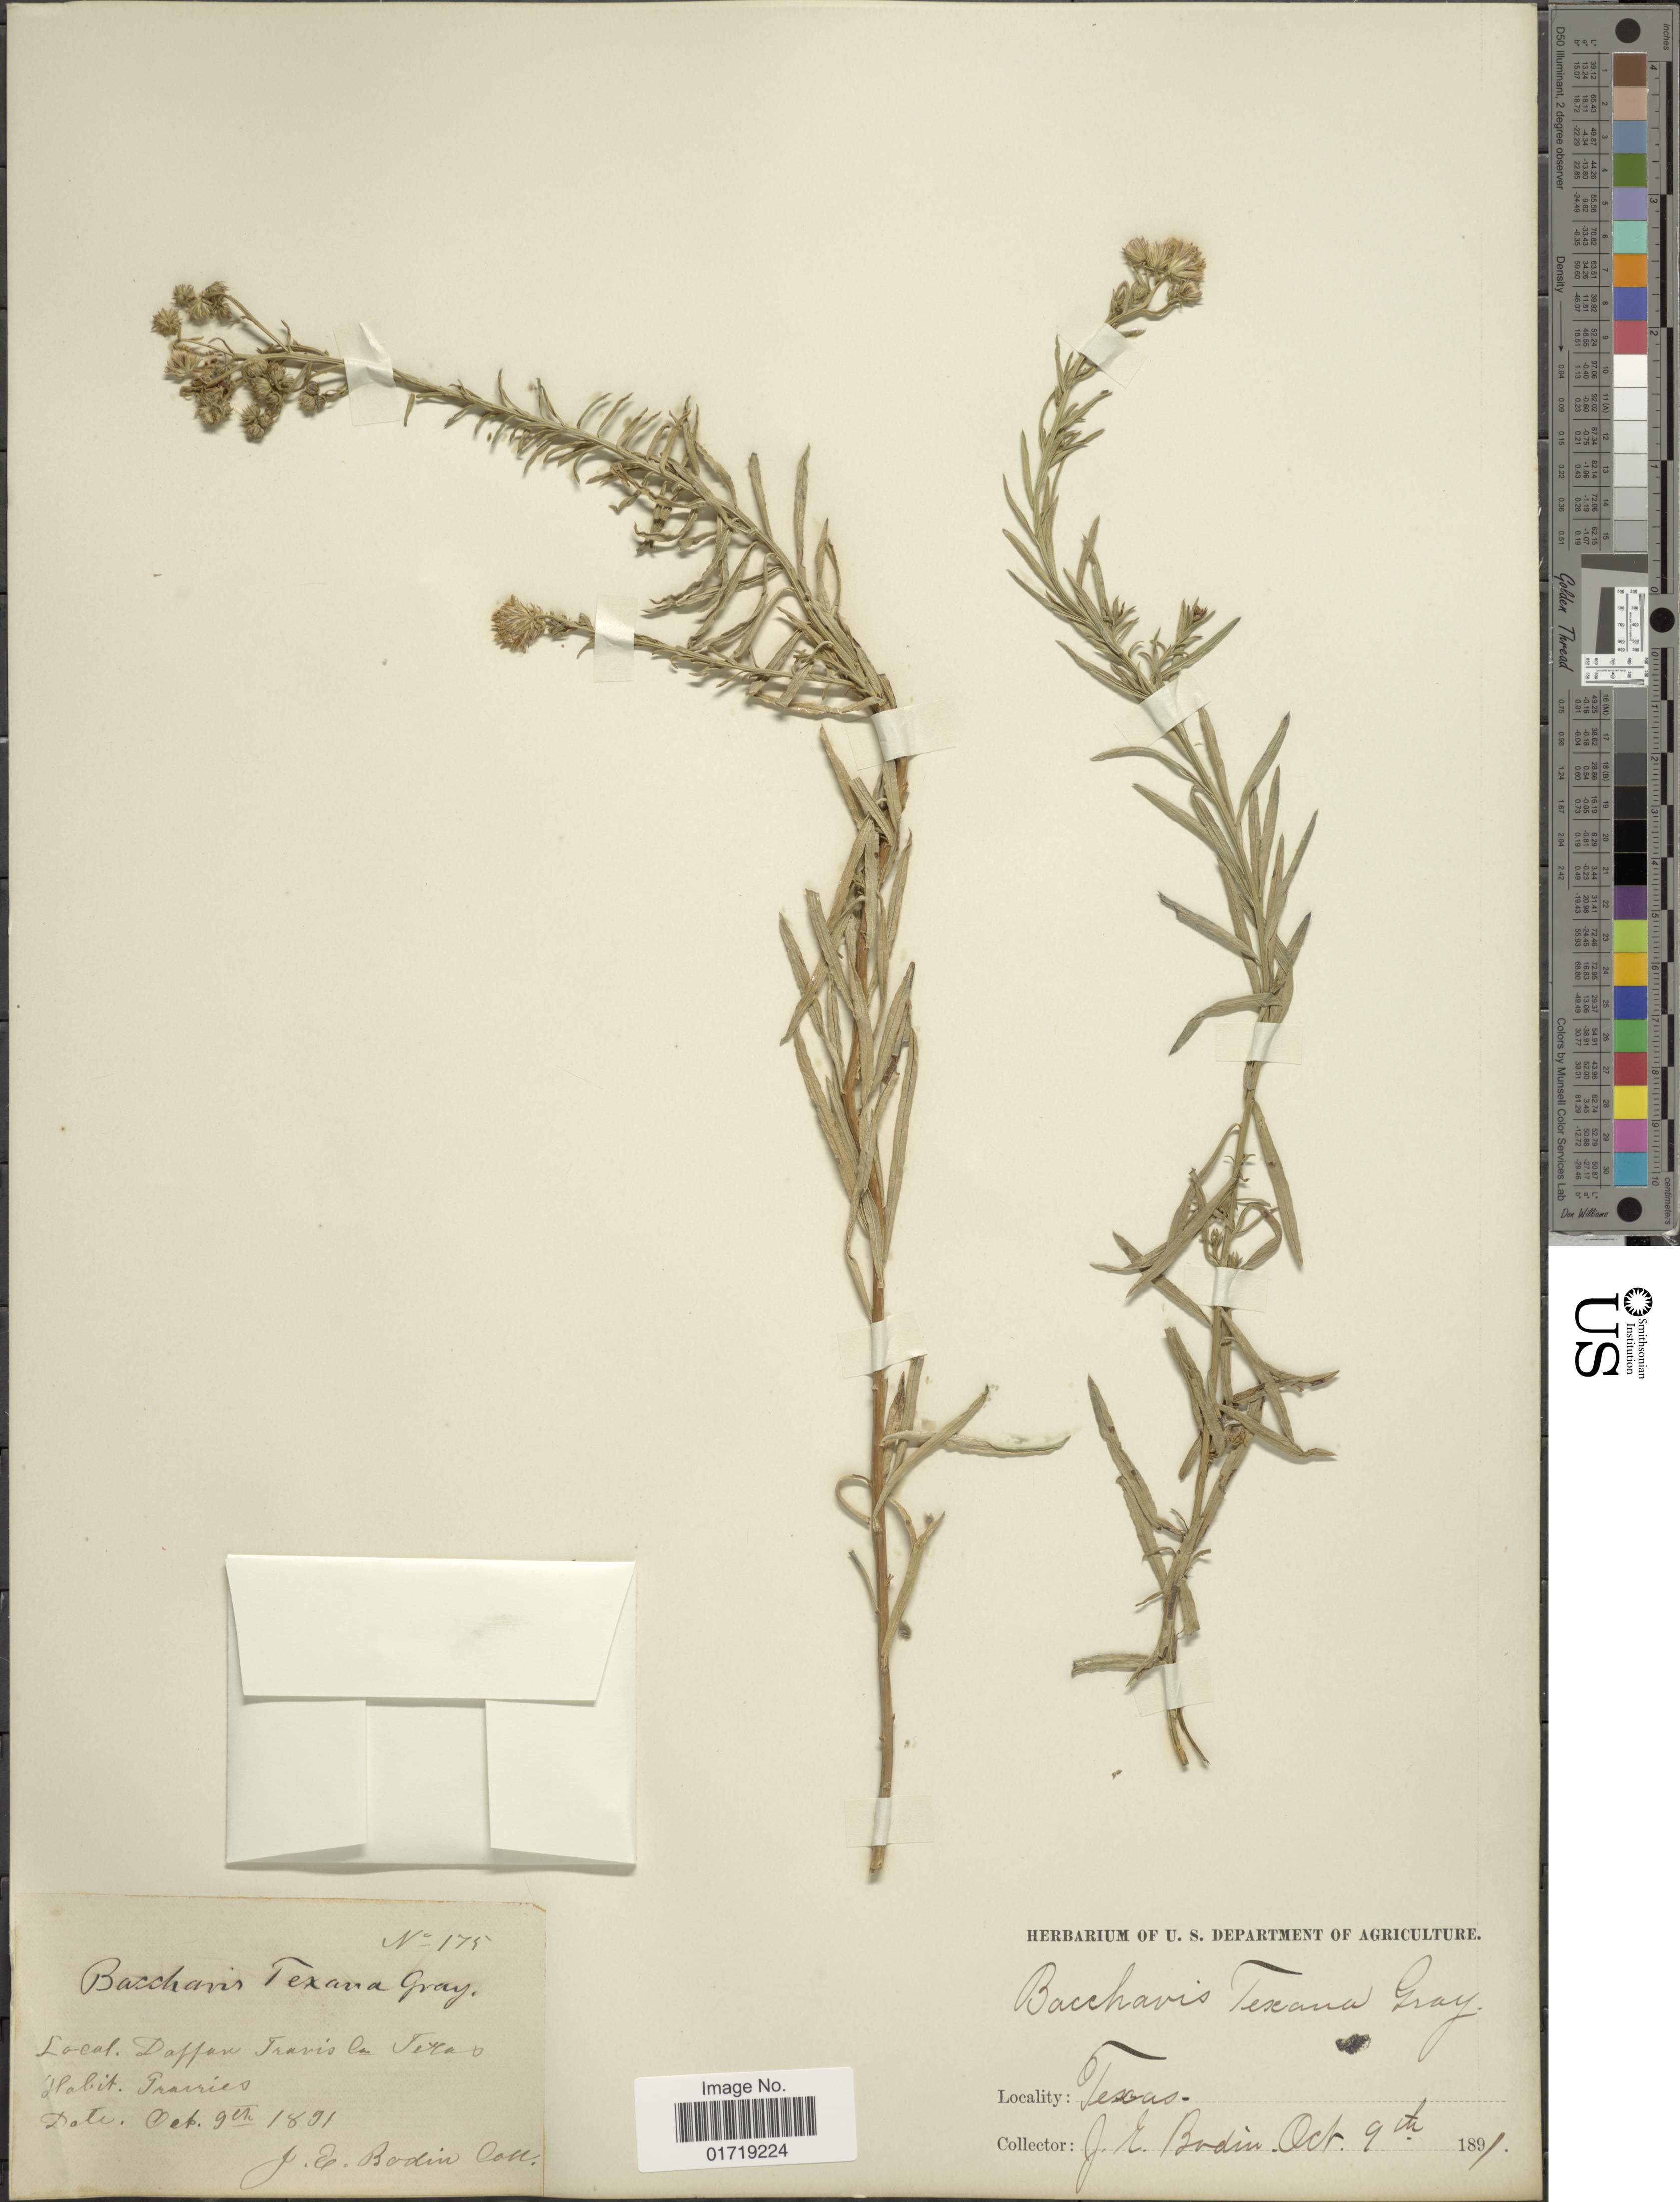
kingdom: Plantae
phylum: Tracheophyta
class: Magnoliopsida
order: Asterales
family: Asteraceae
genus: Baccharis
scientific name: Baccharis texana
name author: (Torr.) A. Gray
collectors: J. E. Bodin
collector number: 175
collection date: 1891-10-09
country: United States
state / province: Texas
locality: Daffan Travis Co., Texas